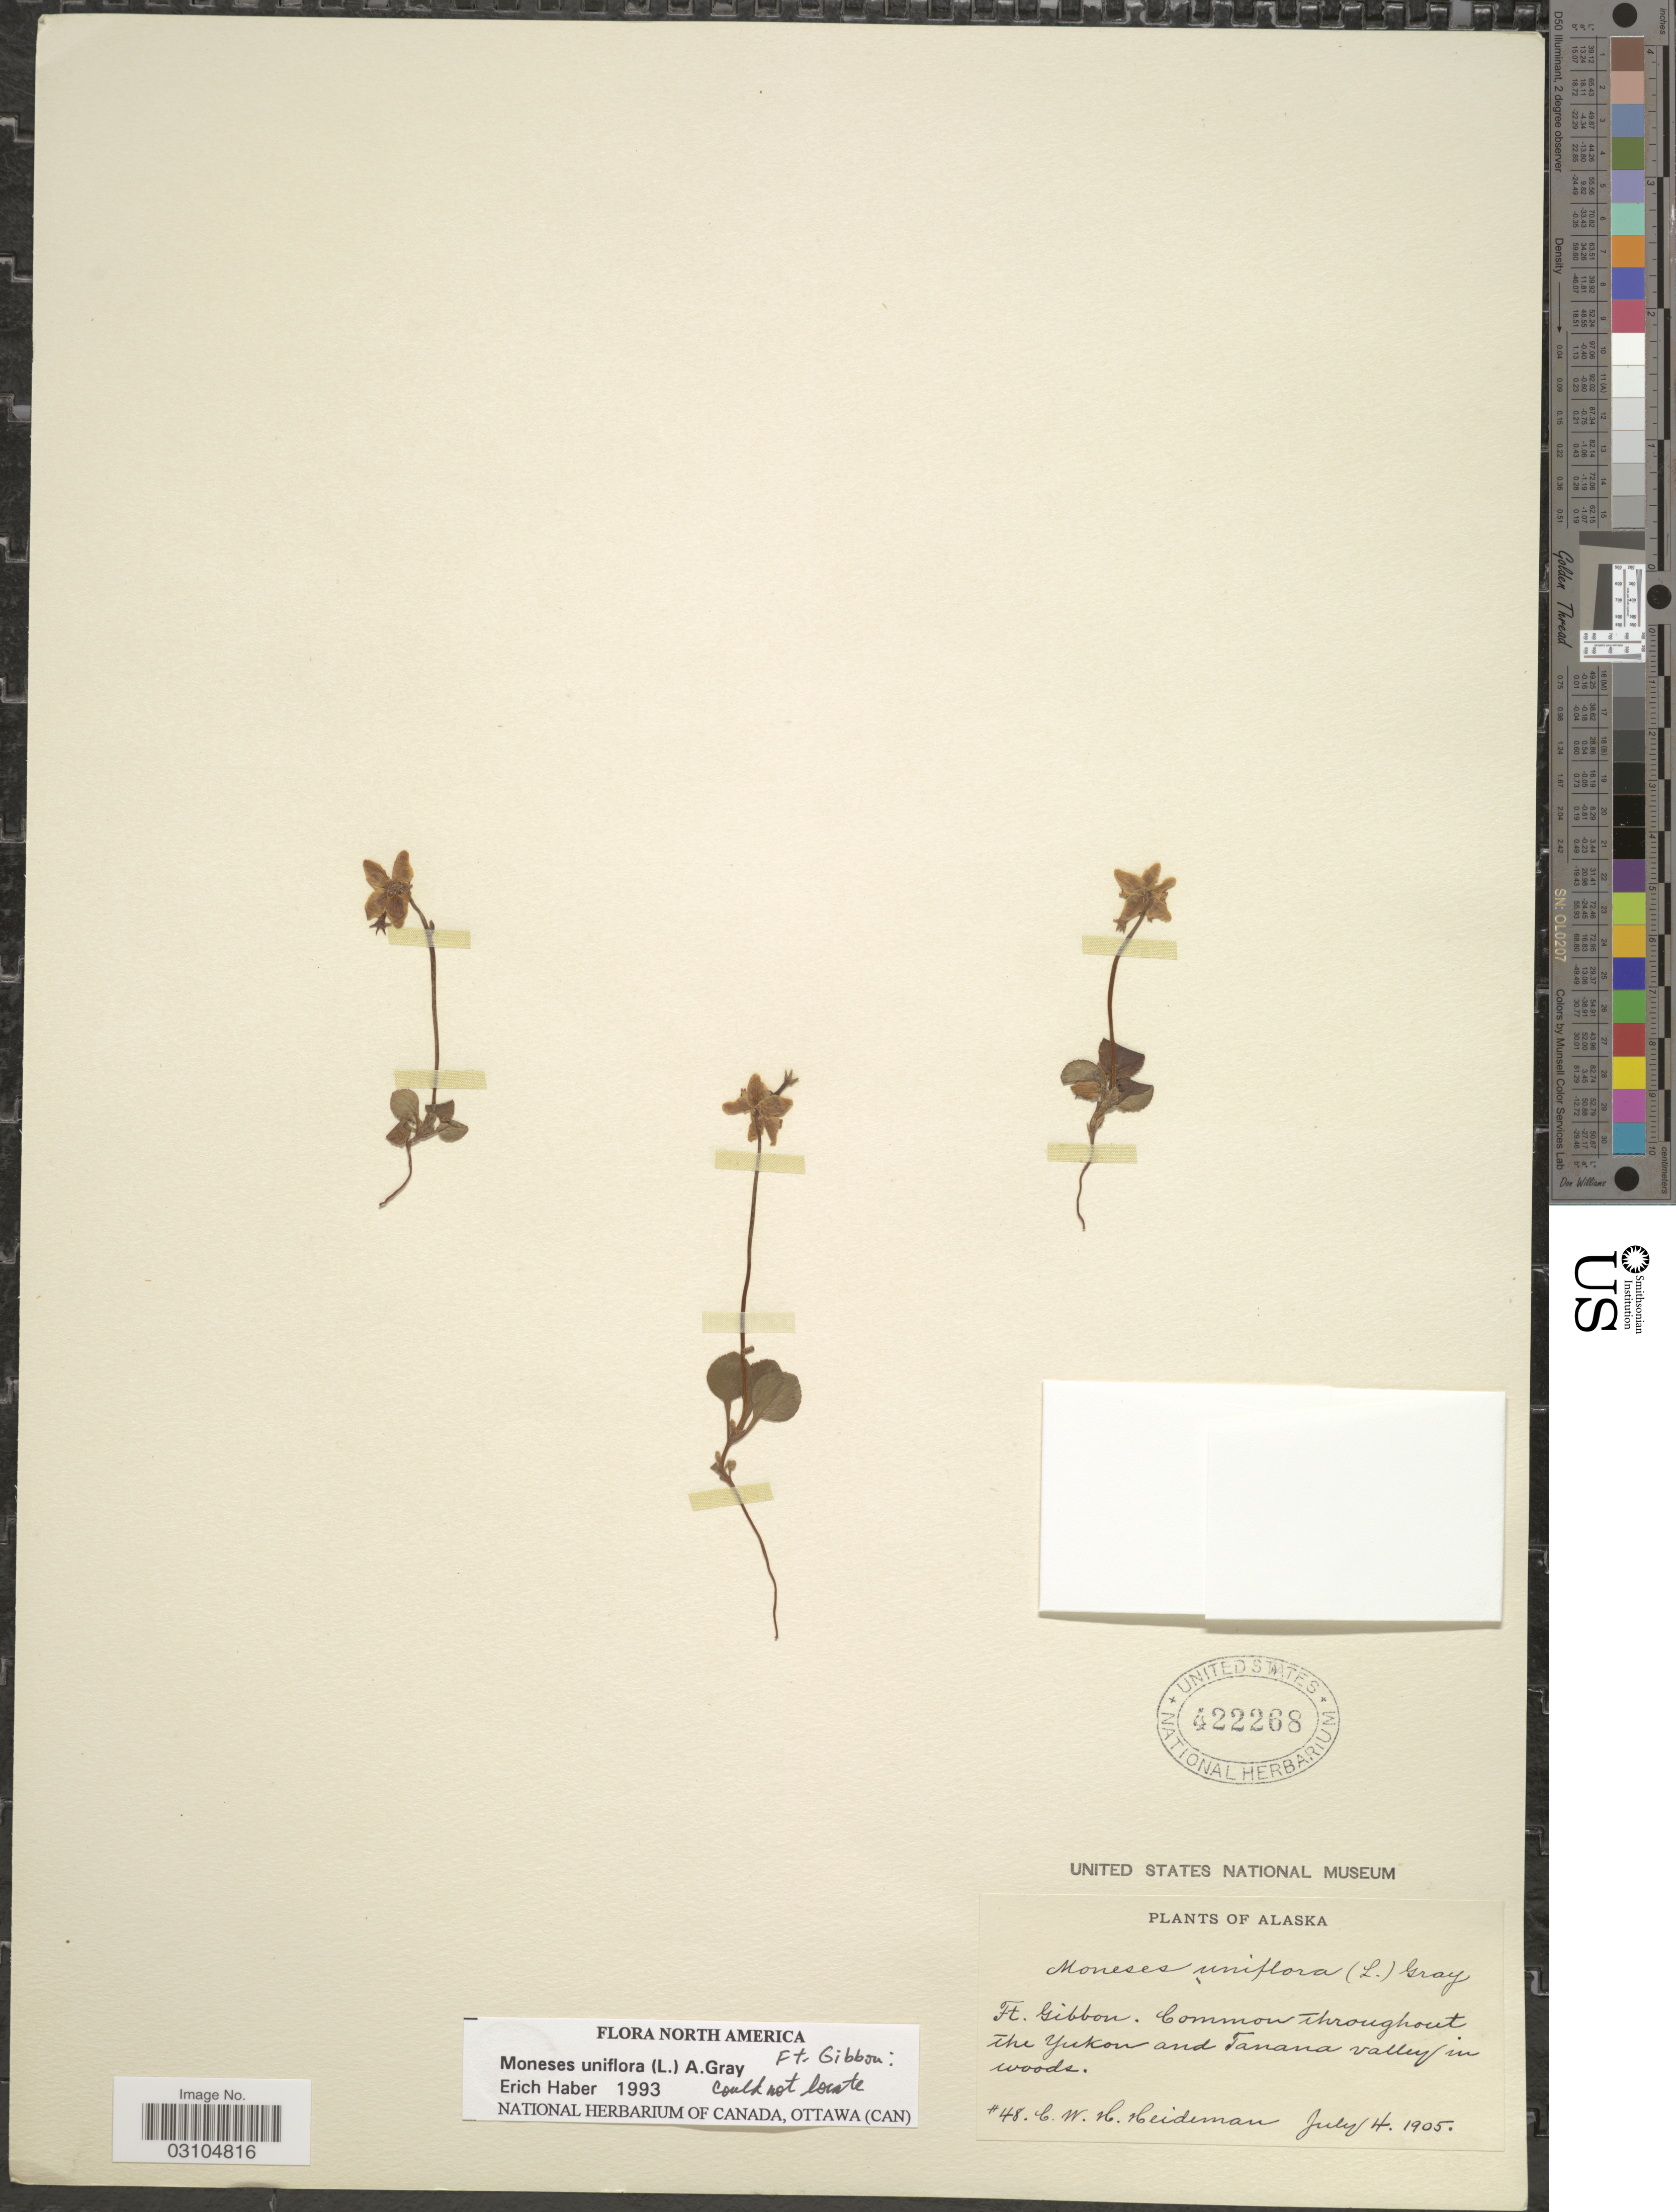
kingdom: Plantae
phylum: Tracheophyta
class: Magnoliopsida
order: Ericales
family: Ericaceae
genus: Moneses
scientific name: Moneses uniflora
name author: (L.) A. Gray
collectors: C. Heideman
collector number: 48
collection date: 1905-07-04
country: United States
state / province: Alaska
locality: Ft. Gibbon. Common throughout the Yukon and Tanana valley in woods.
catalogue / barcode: US 422268